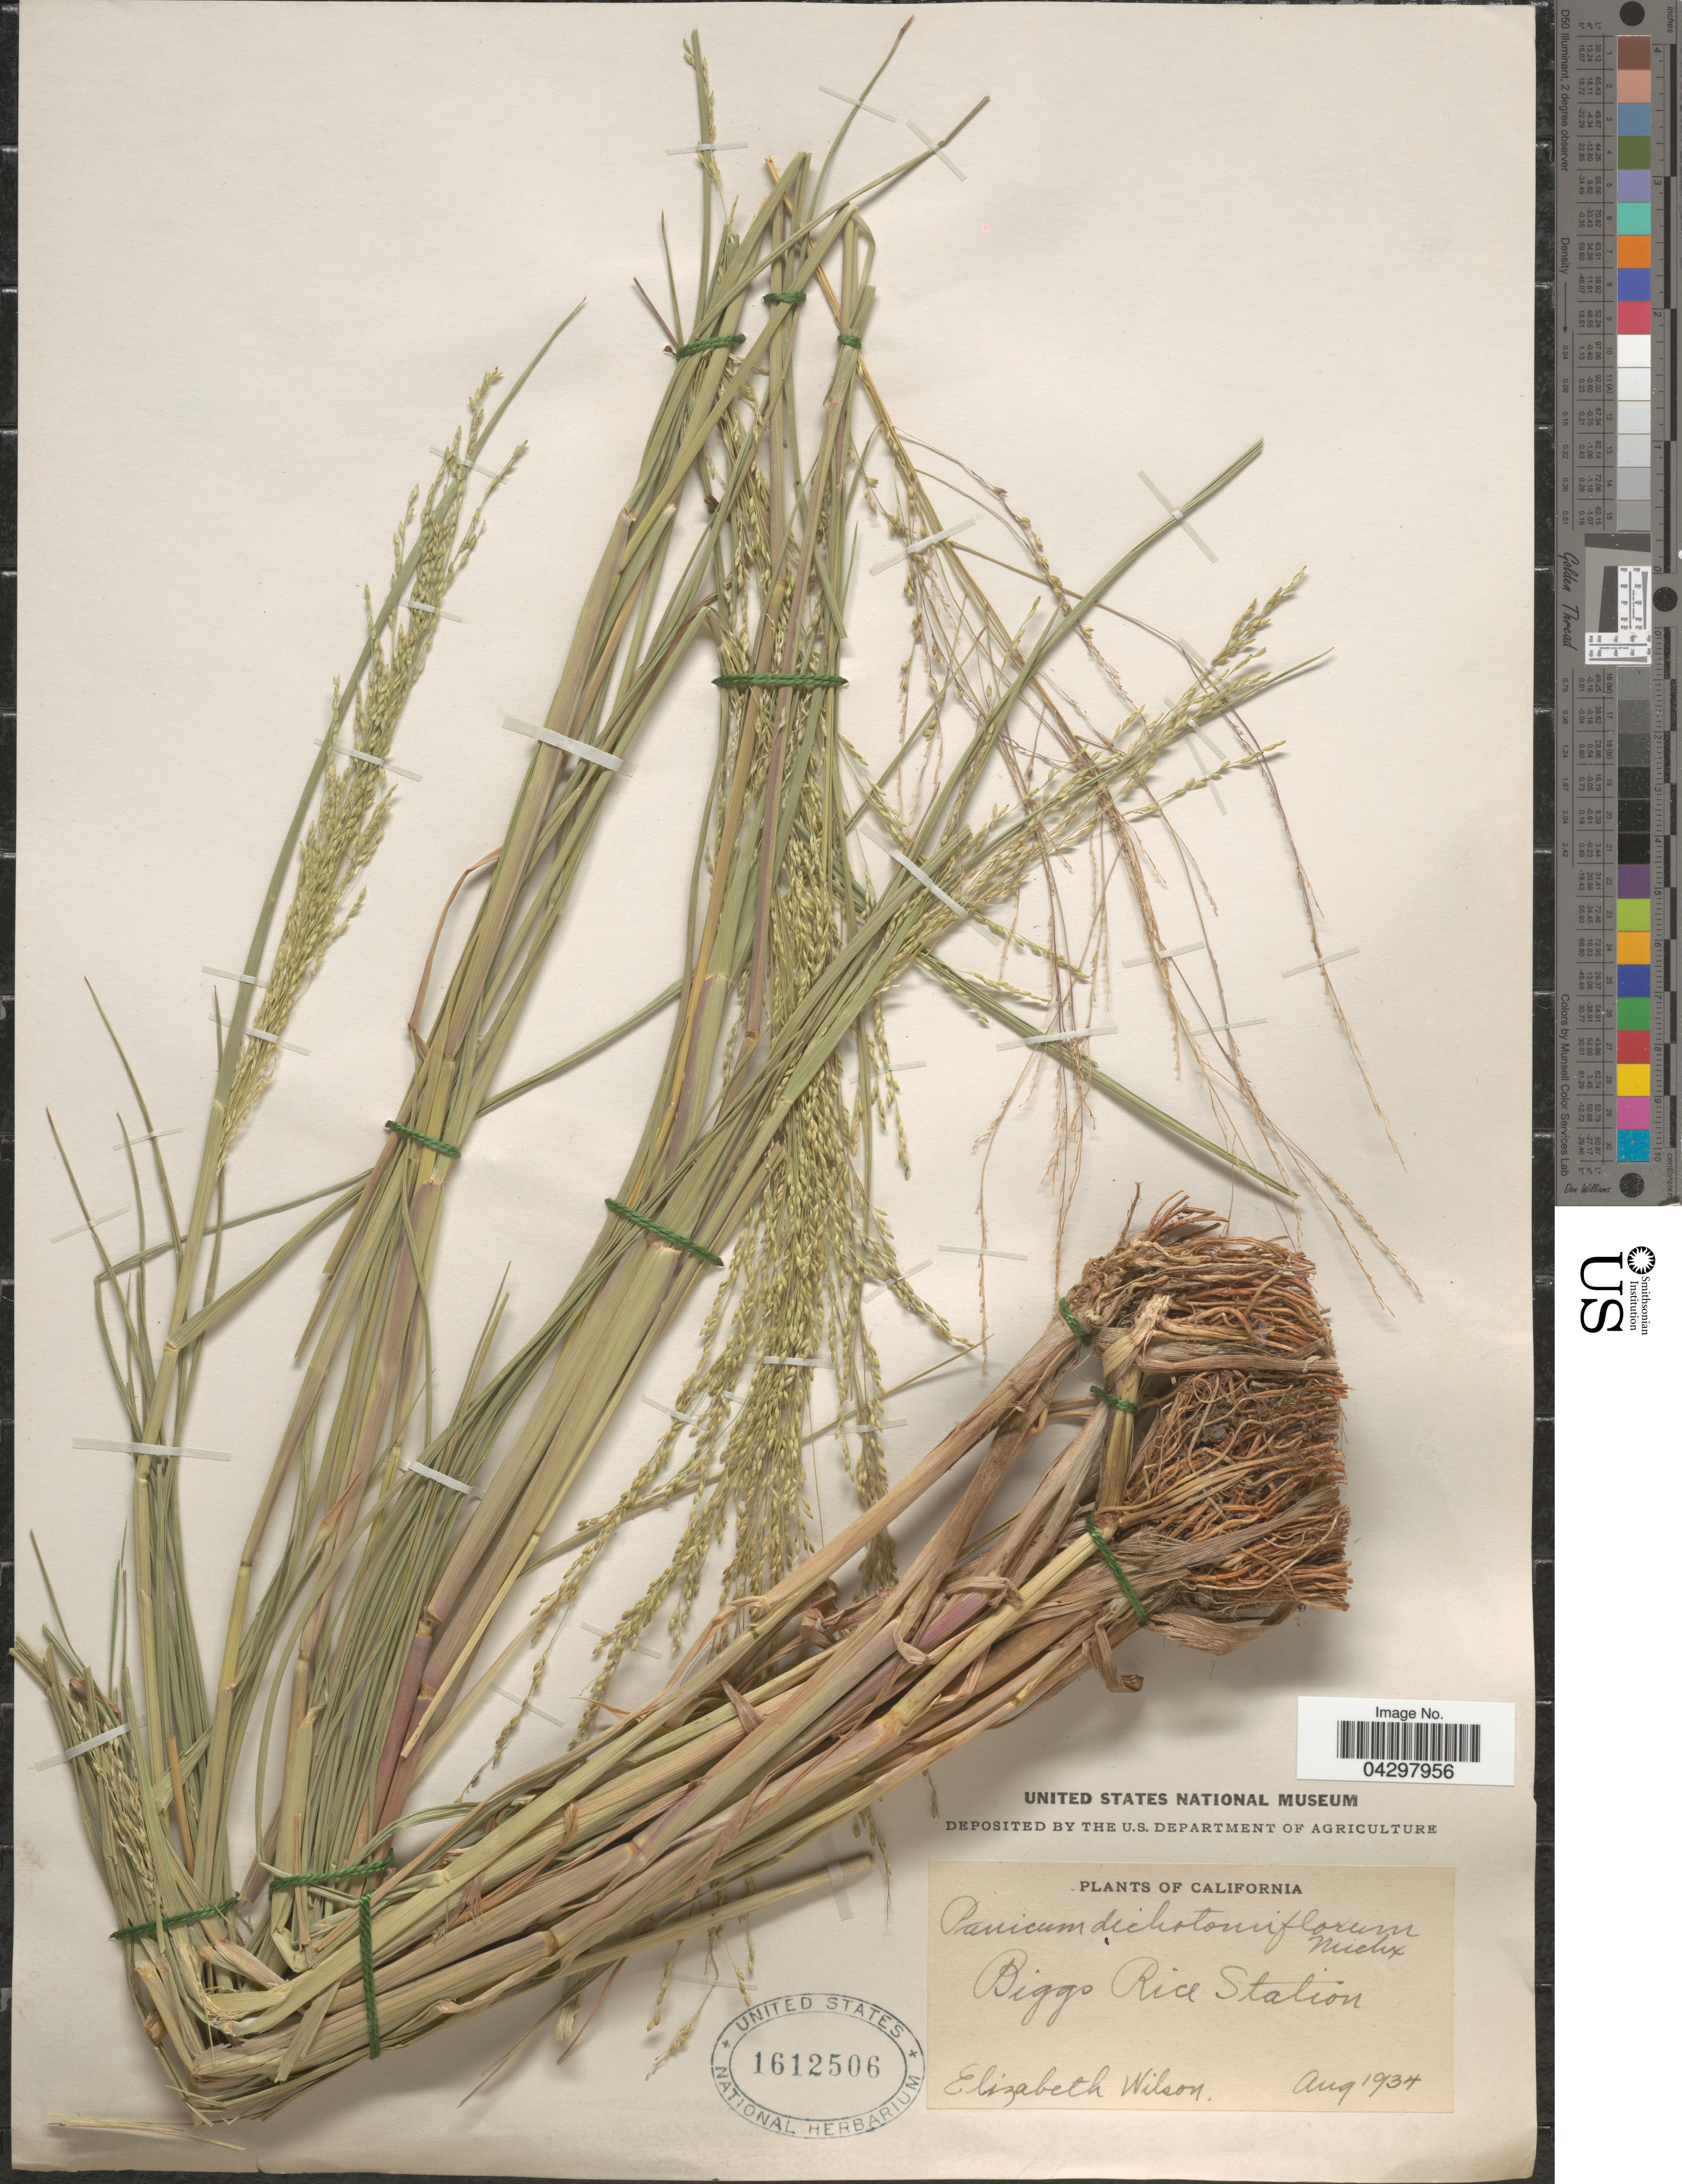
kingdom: Plantae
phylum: Tracheophyta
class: Liliopsida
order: Poales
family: Poaceae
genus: Panicum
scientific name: Panicum dichotomiflorum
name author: Michx.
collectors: E. Wilson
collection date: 1934-08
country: United States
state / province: California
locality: Biggs Rice Station.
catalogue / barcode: US 1612506